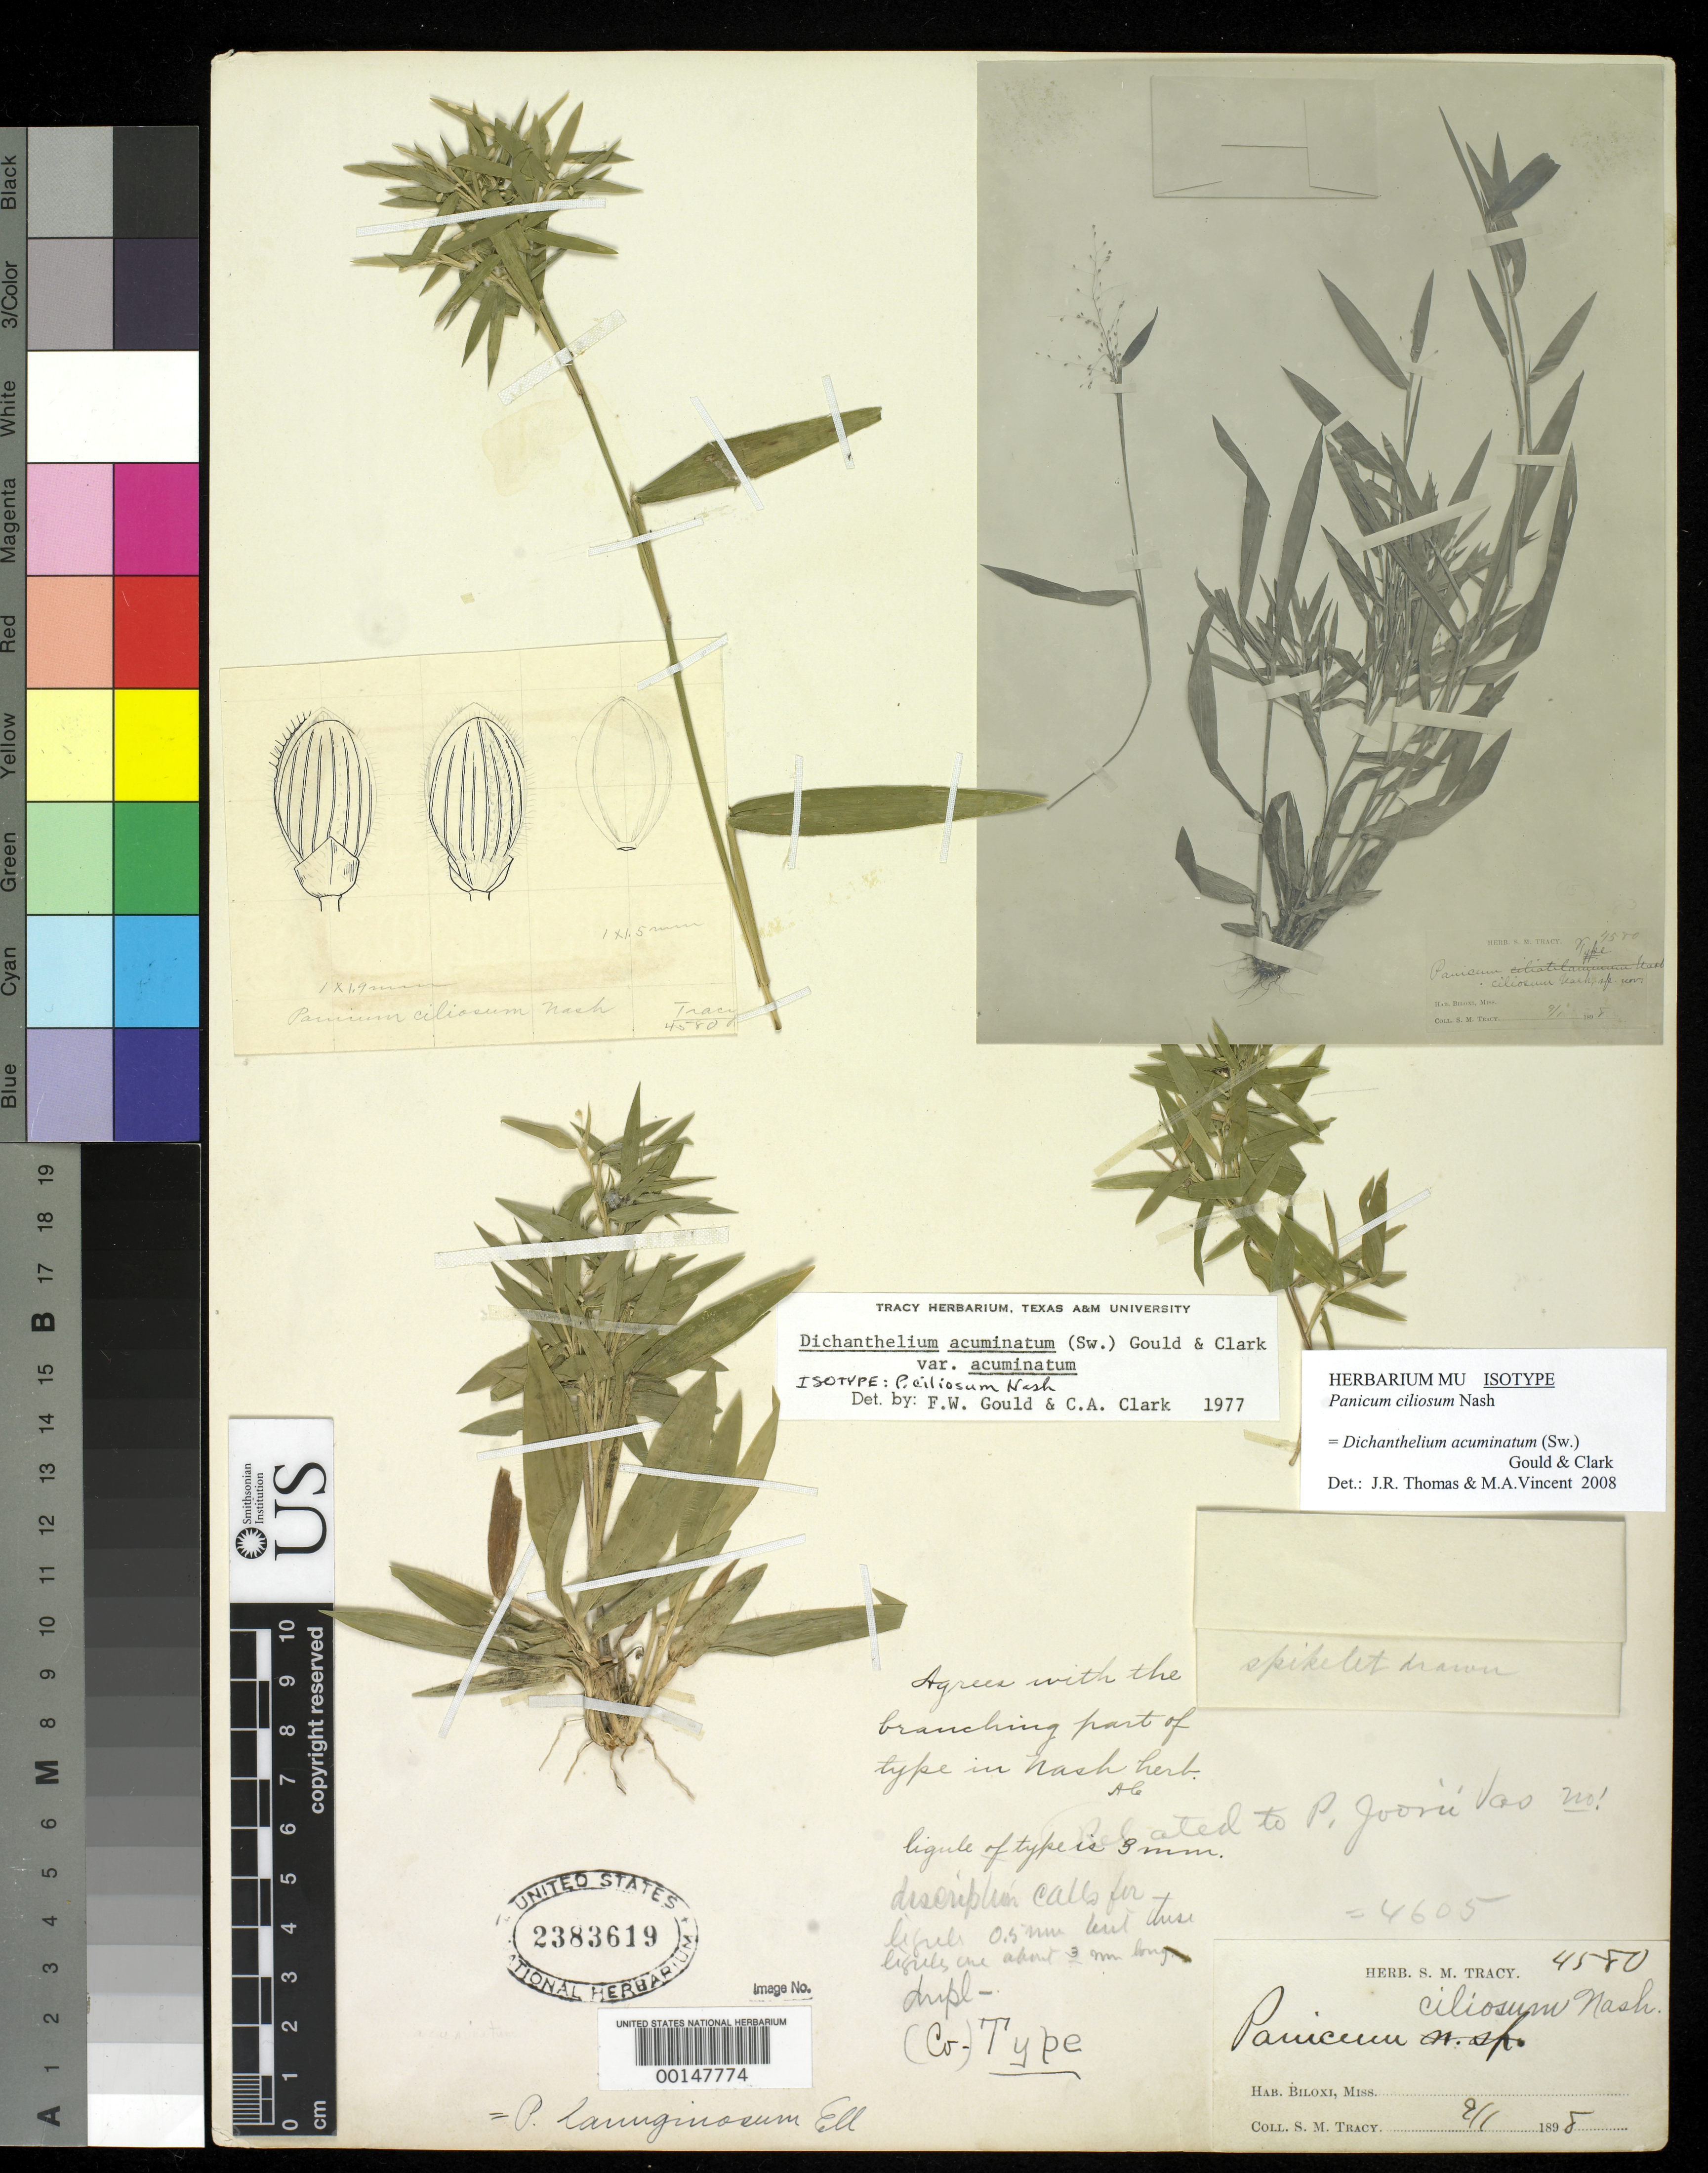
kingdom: Plantae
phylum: Tracheophyta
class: Liliopsida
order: Poales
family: Poaceae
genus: Panicum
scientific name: Panicum ciliosum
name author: Nash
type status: Isotype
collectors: S. M. Tracy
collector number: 4580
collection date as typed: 01 Sep 1898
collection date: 1898-09-01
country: United States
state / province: Mississippi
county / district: Harrison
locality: Biloxi.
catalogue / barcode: US 2383619